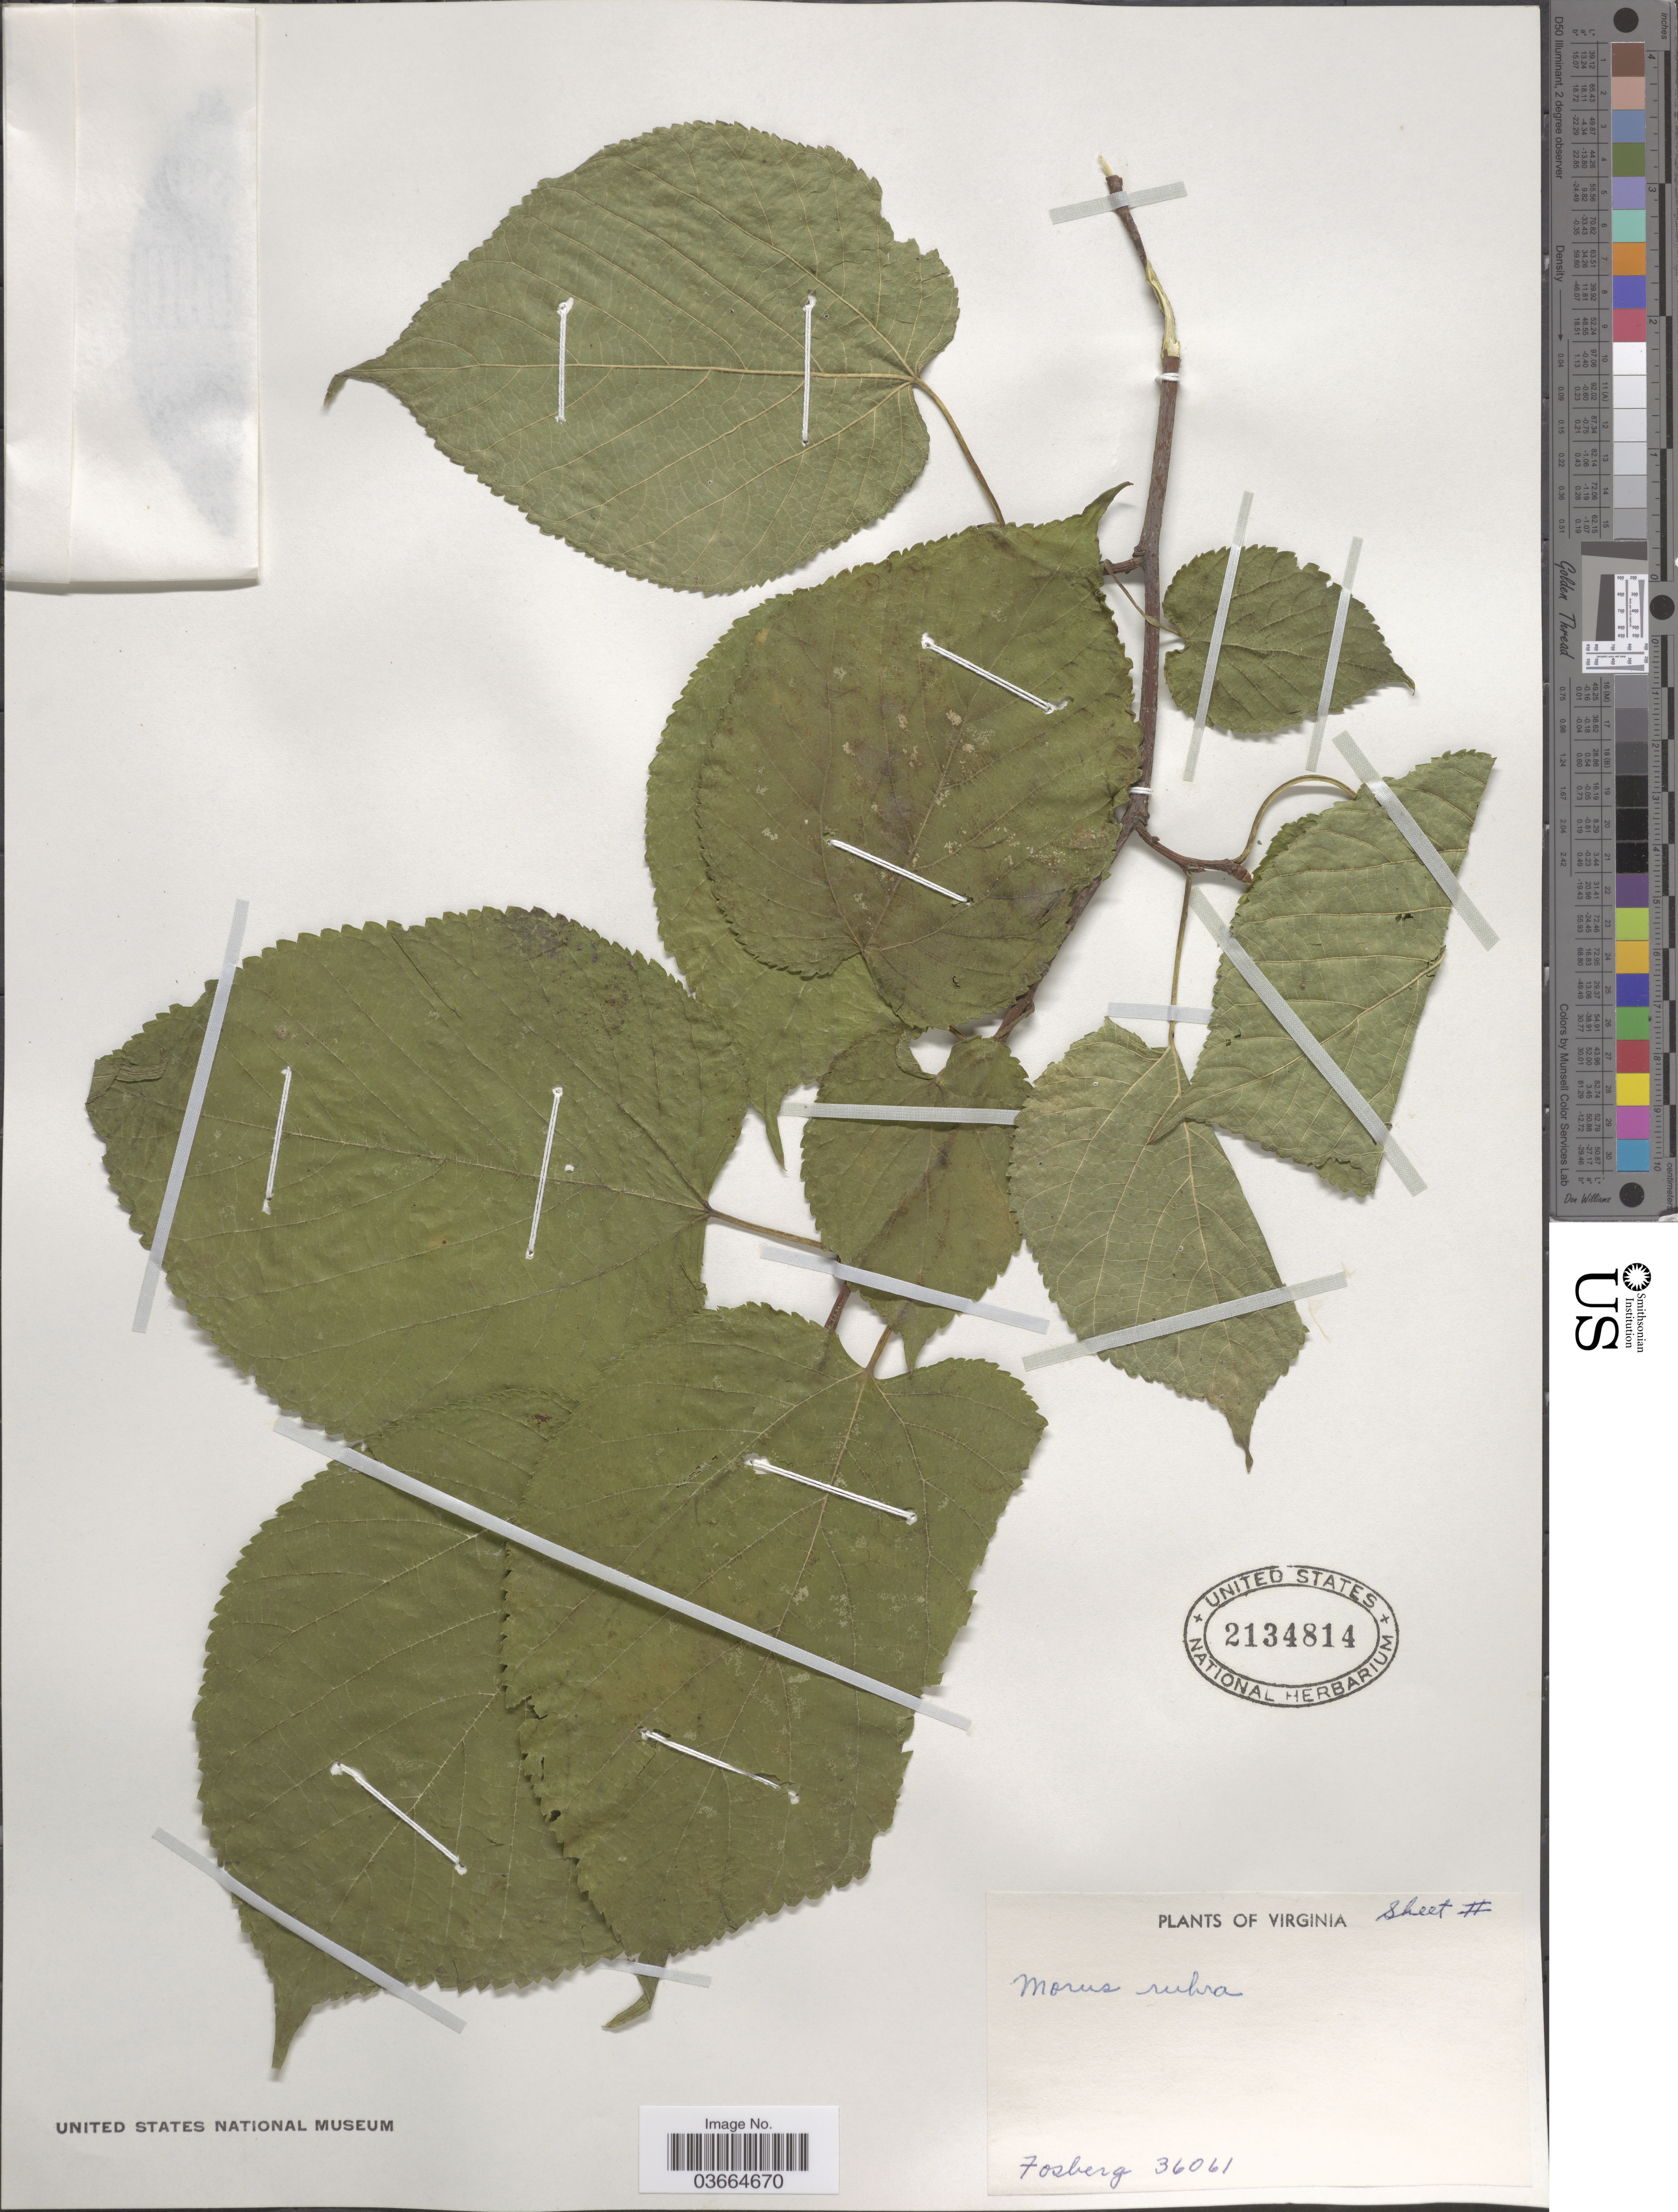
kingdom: Plantae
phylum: Tracheophyta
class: Magnoliopsida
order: Rosales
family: Moraceae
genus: Morus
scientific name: Morus rubra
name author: L.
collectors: -. Fosberg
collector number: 36061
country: United States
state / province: Virginia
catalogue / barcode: US 2134814